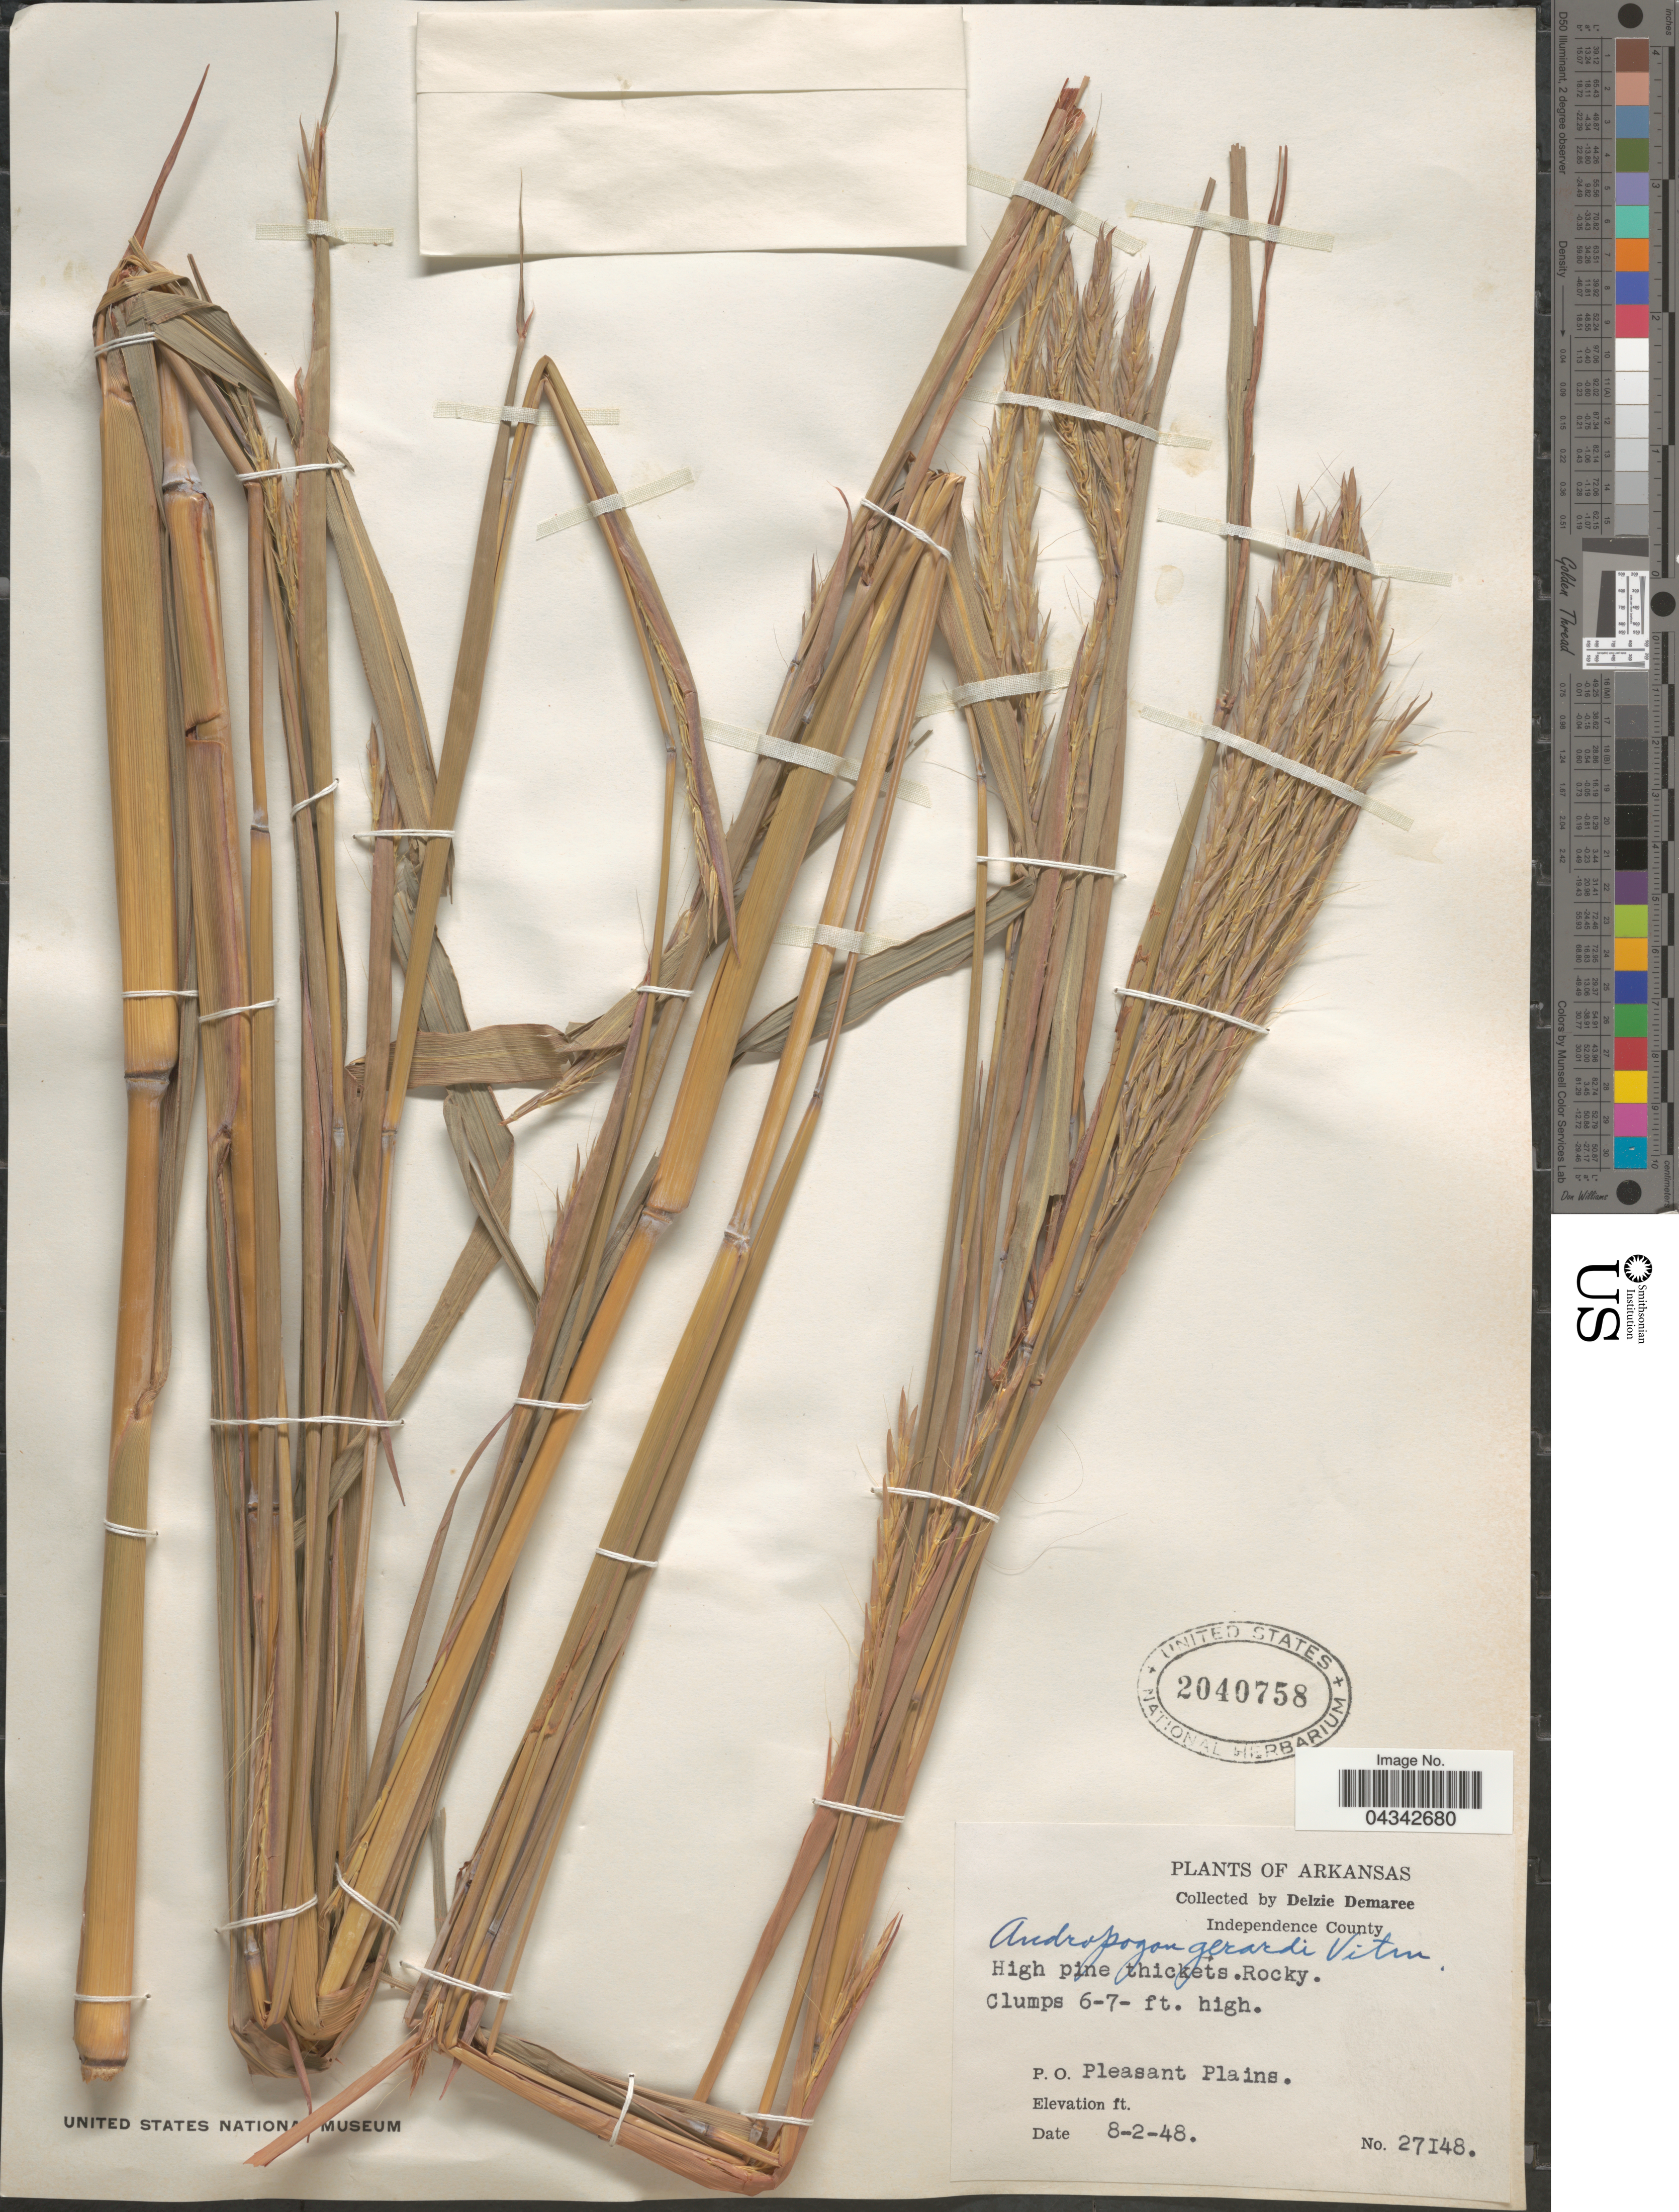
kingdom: Plantae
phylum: Tracheophyta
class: Liliopsida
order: Poales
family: Poaceae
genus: Andropogon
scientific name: Andropogon gerardii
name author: Vitman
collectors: D. Demaree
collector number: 27148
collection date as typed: Transcribed d/m/y: 2/8/48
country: United States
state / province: Arkansas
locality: Independence County. P. O. Pleasant Plains.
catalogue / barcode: US 2040758